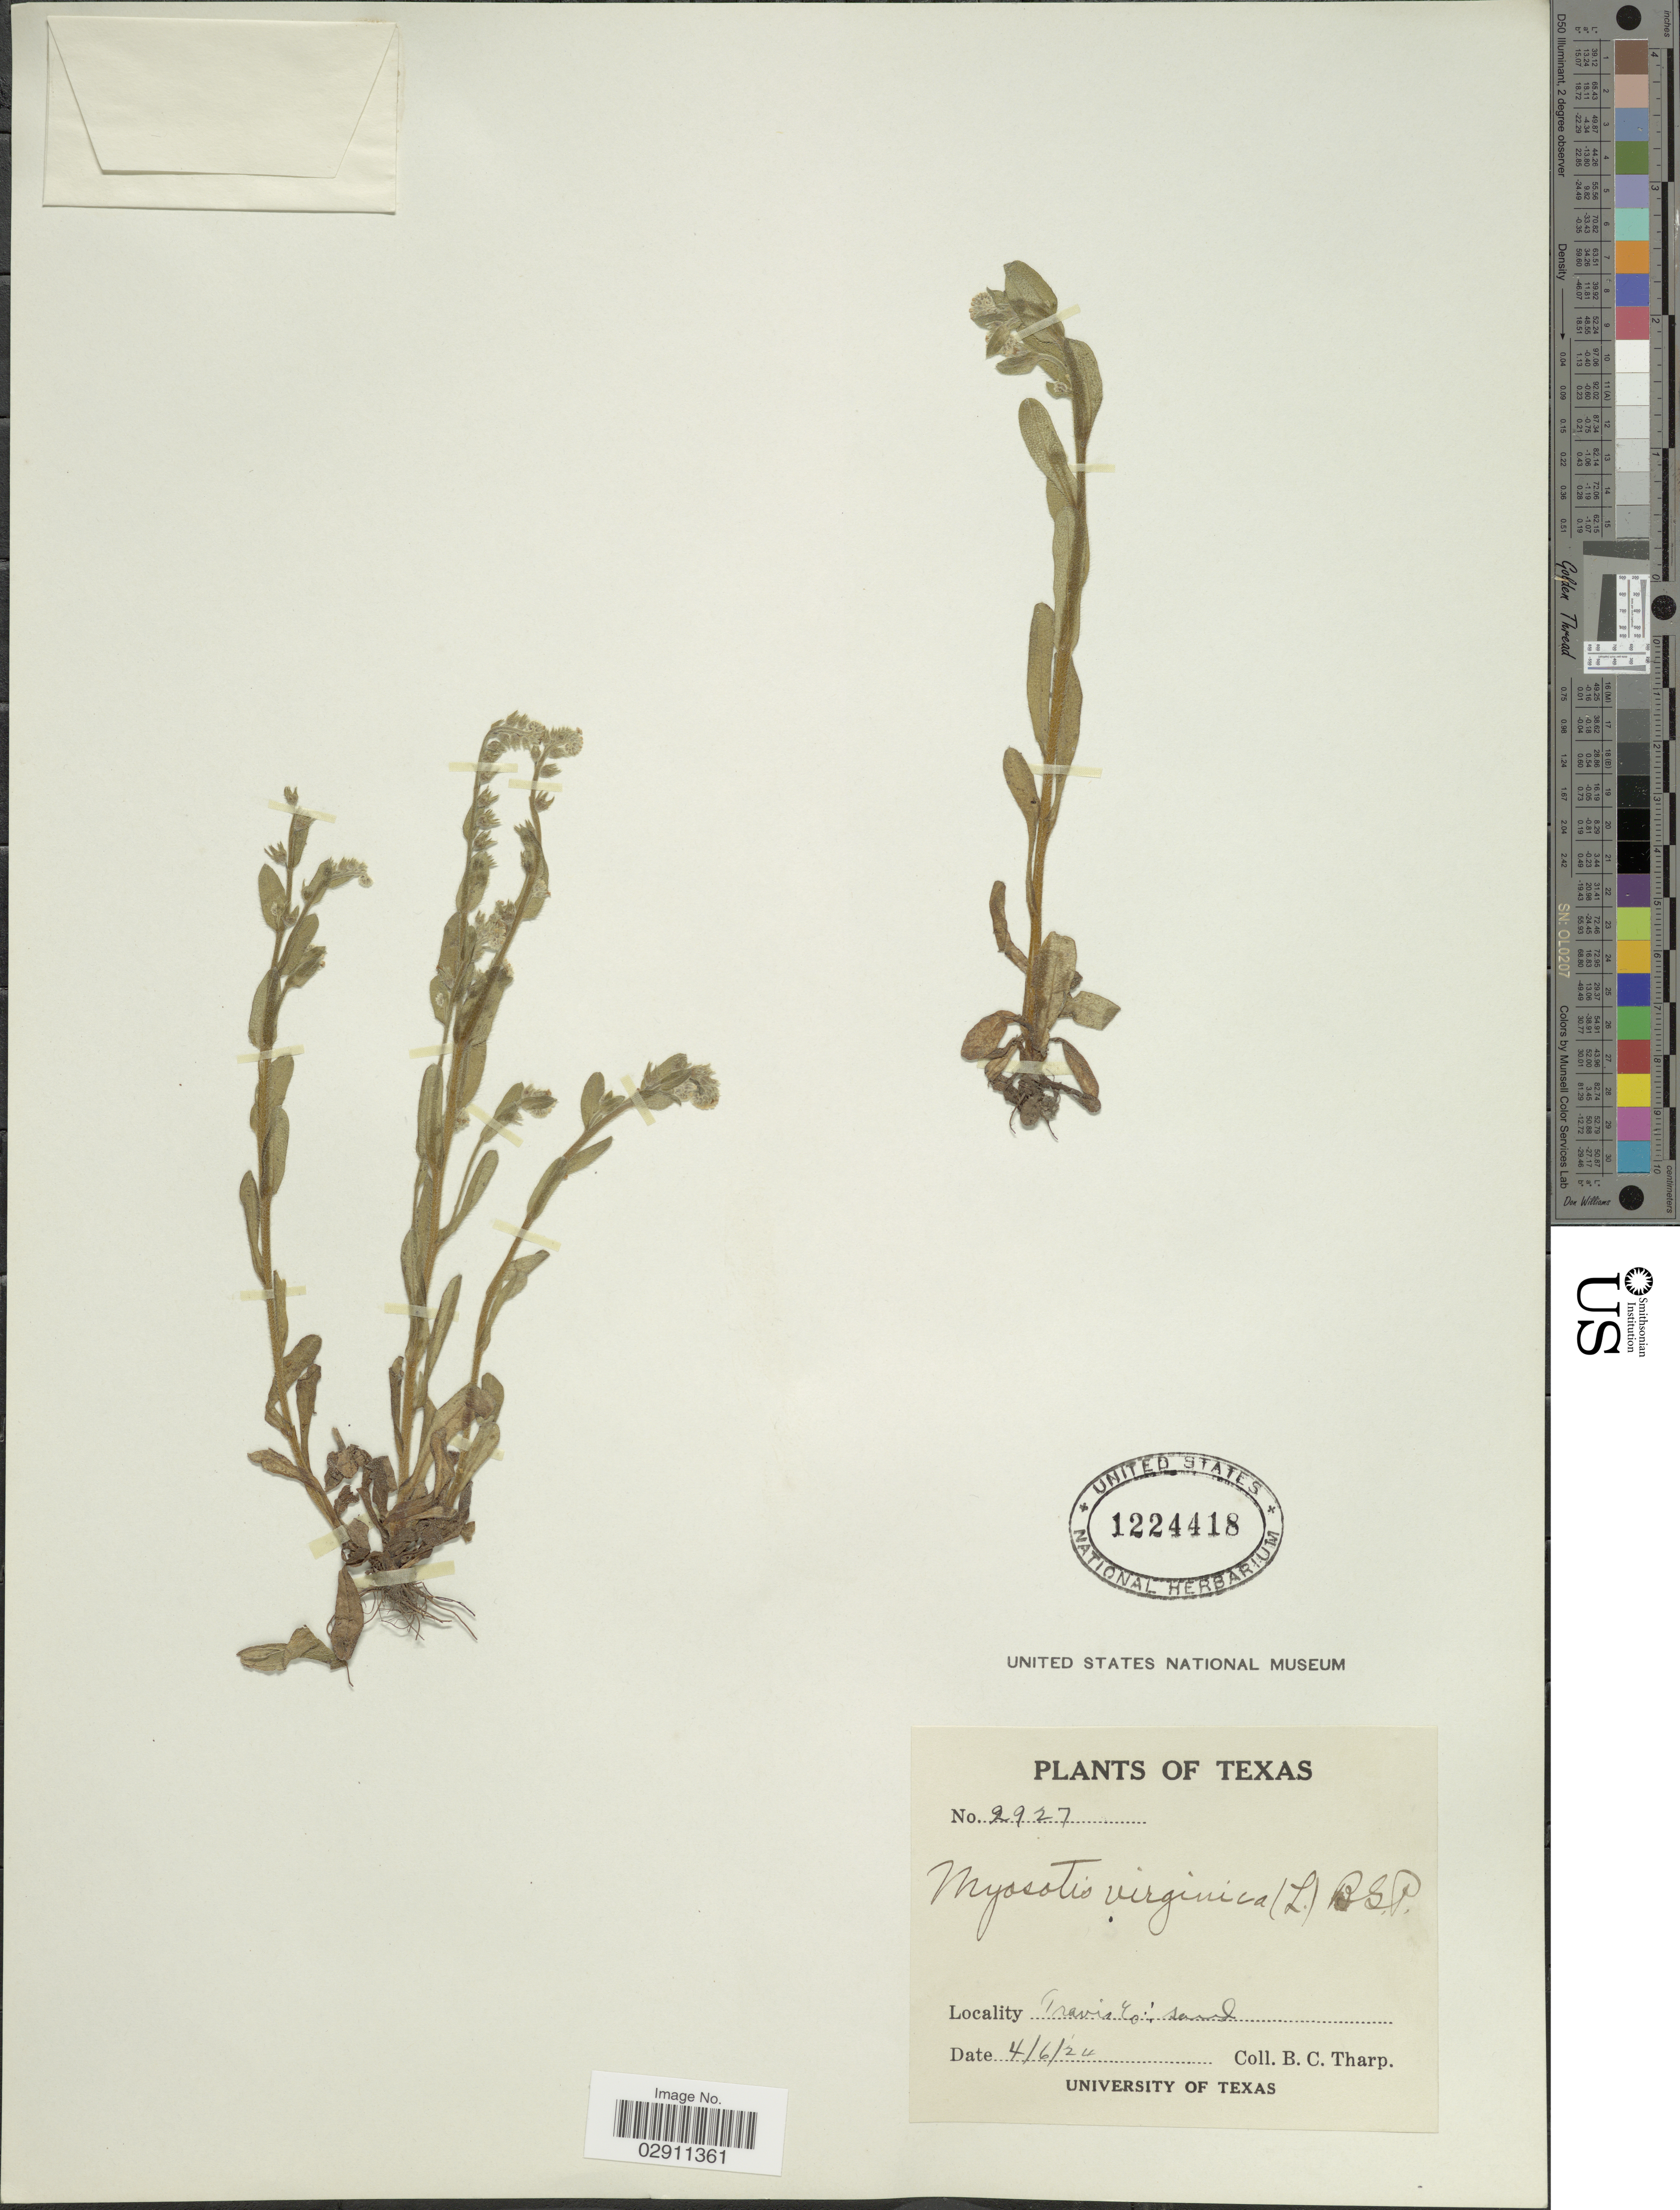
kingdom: Plantae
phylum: Tracheophyta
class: Magnoliopsida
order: Boraginales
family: Boraginaceae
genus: Myosotis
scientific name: Myosotis verna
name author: Nutt.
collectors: B. C. Tharp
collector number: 2927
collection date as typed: Transcribed d/m/y: 6/4/24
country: United States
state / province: Texas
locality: Travis Co.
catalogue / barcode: US 1224418